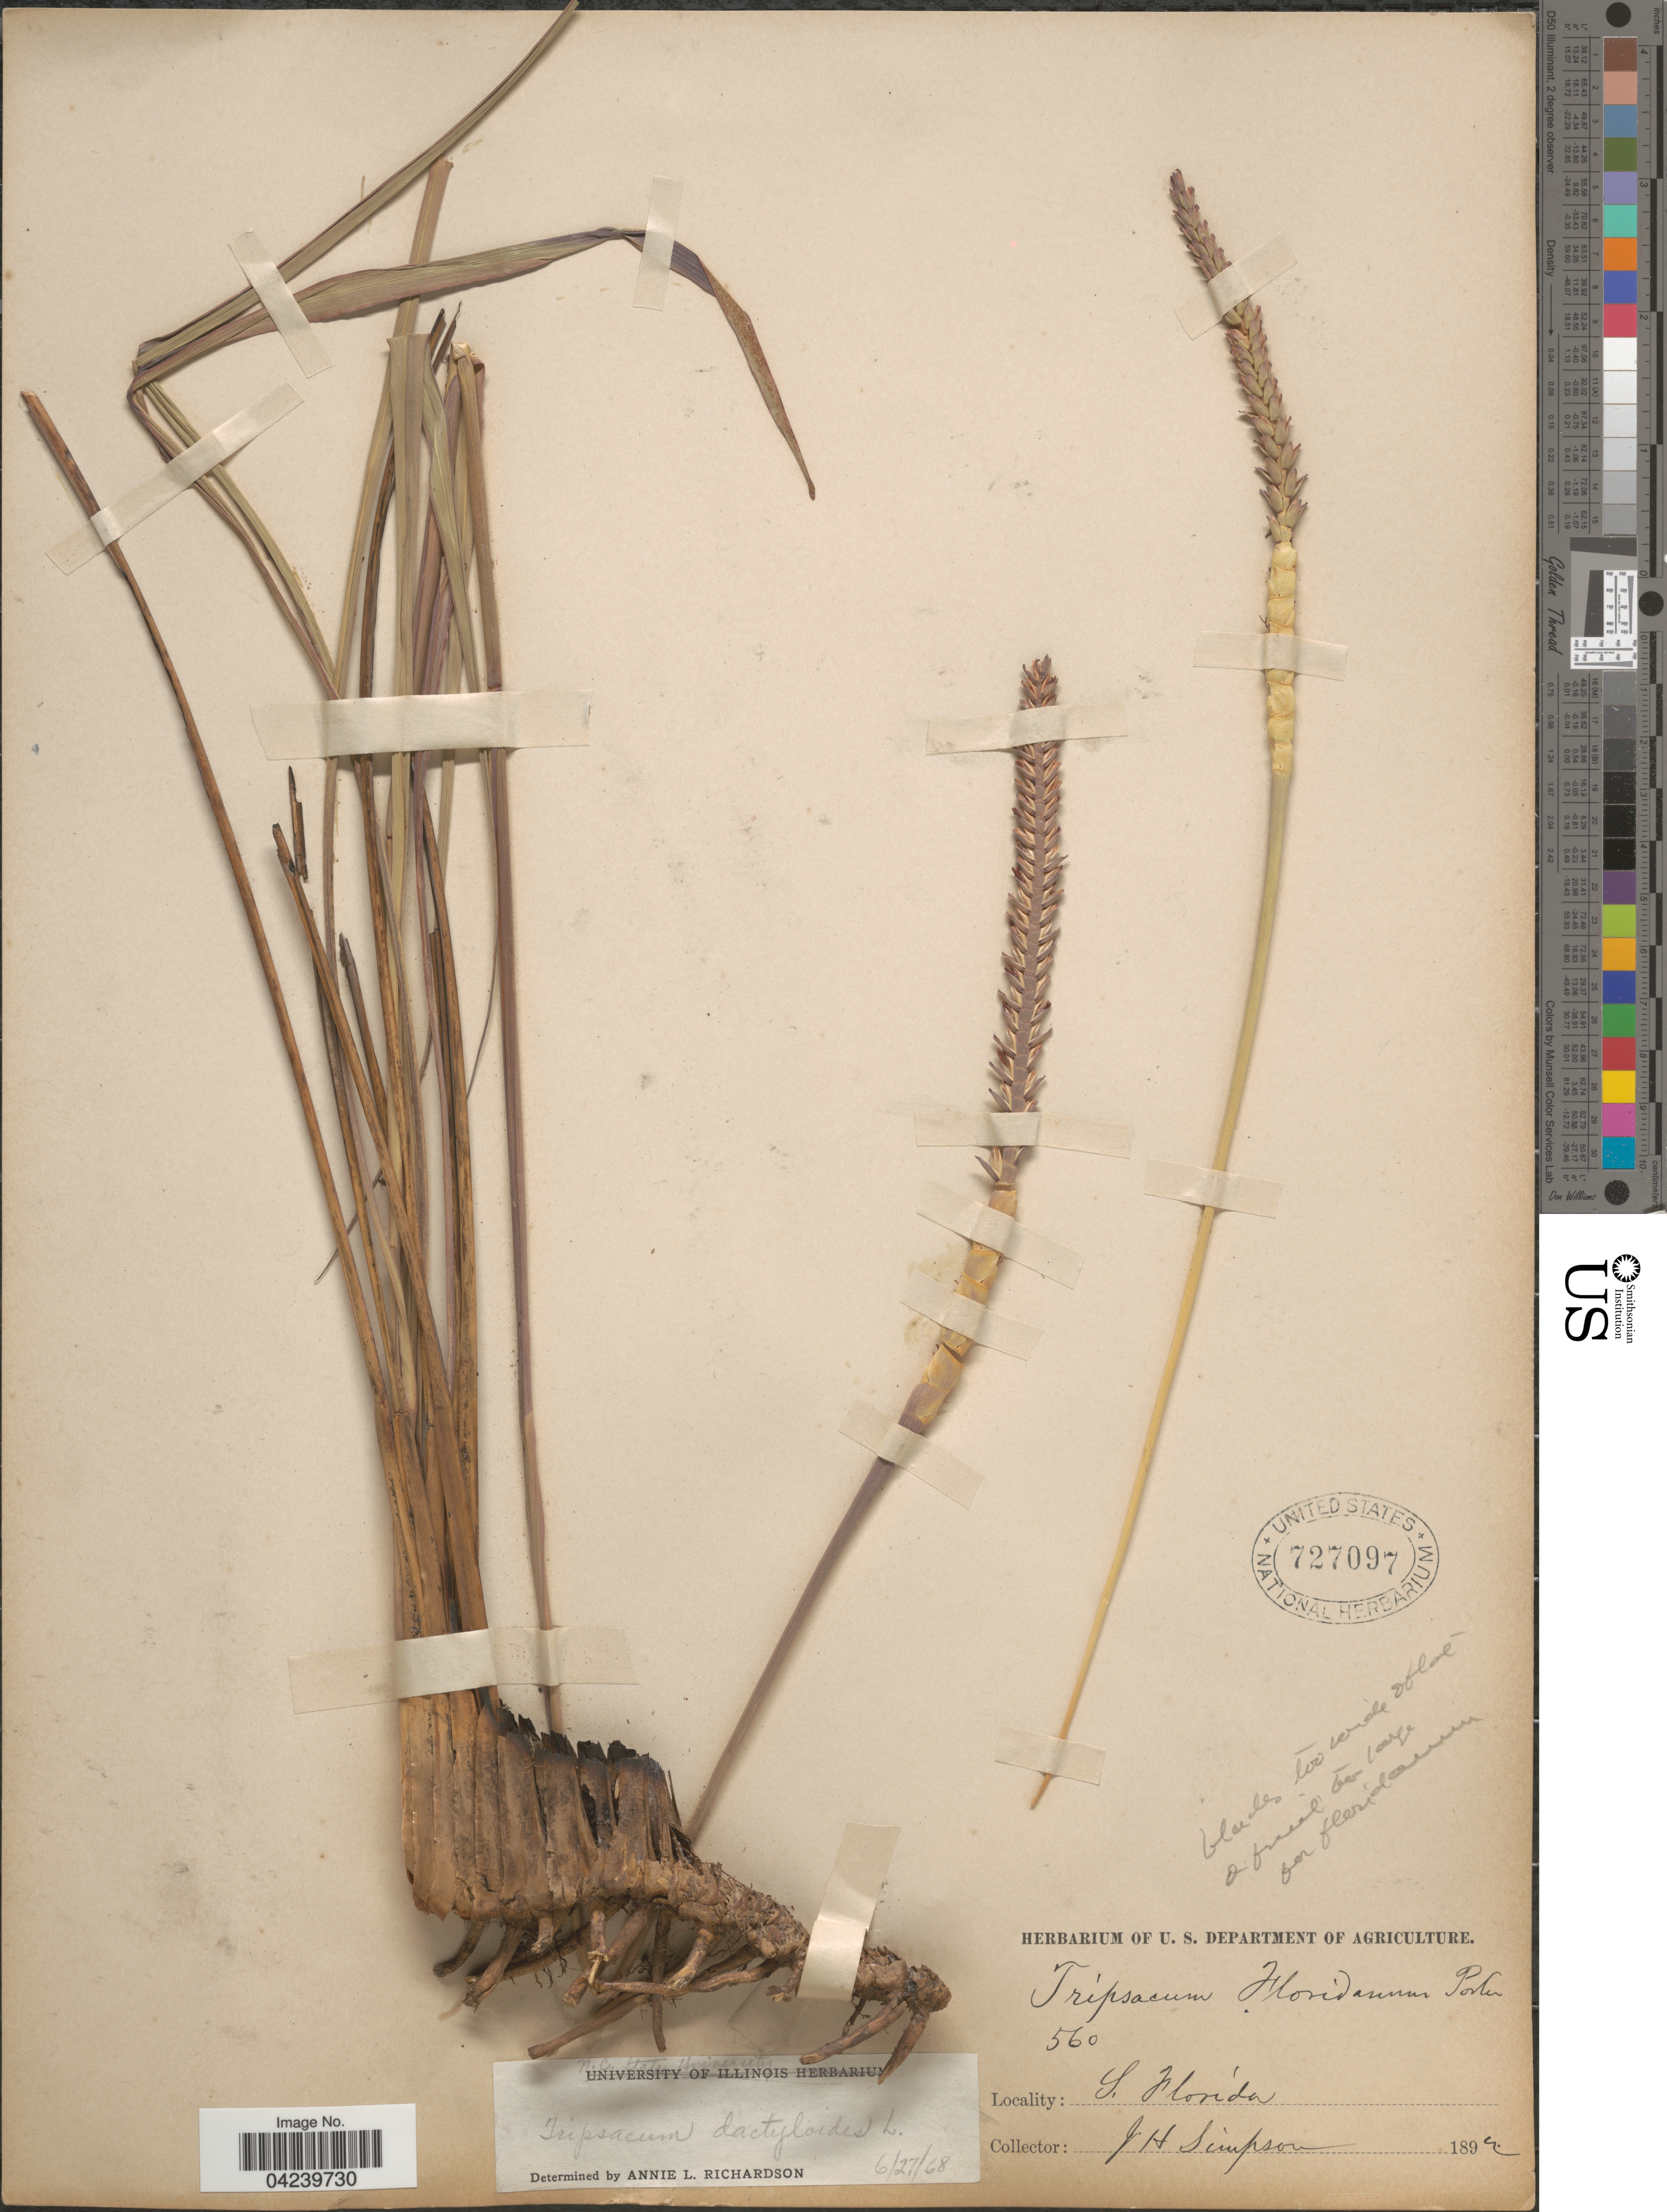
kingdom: Plantae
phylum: Tracheophyta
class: Liliopsida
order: Poales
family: Poaceae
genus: Tripsacum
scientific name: Tripsacum dactyloides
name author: (L.) L.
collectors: J. H. Simpson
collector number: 560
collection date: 1894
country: United States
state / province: Florida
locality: S. Florida.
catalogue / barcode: US 727097